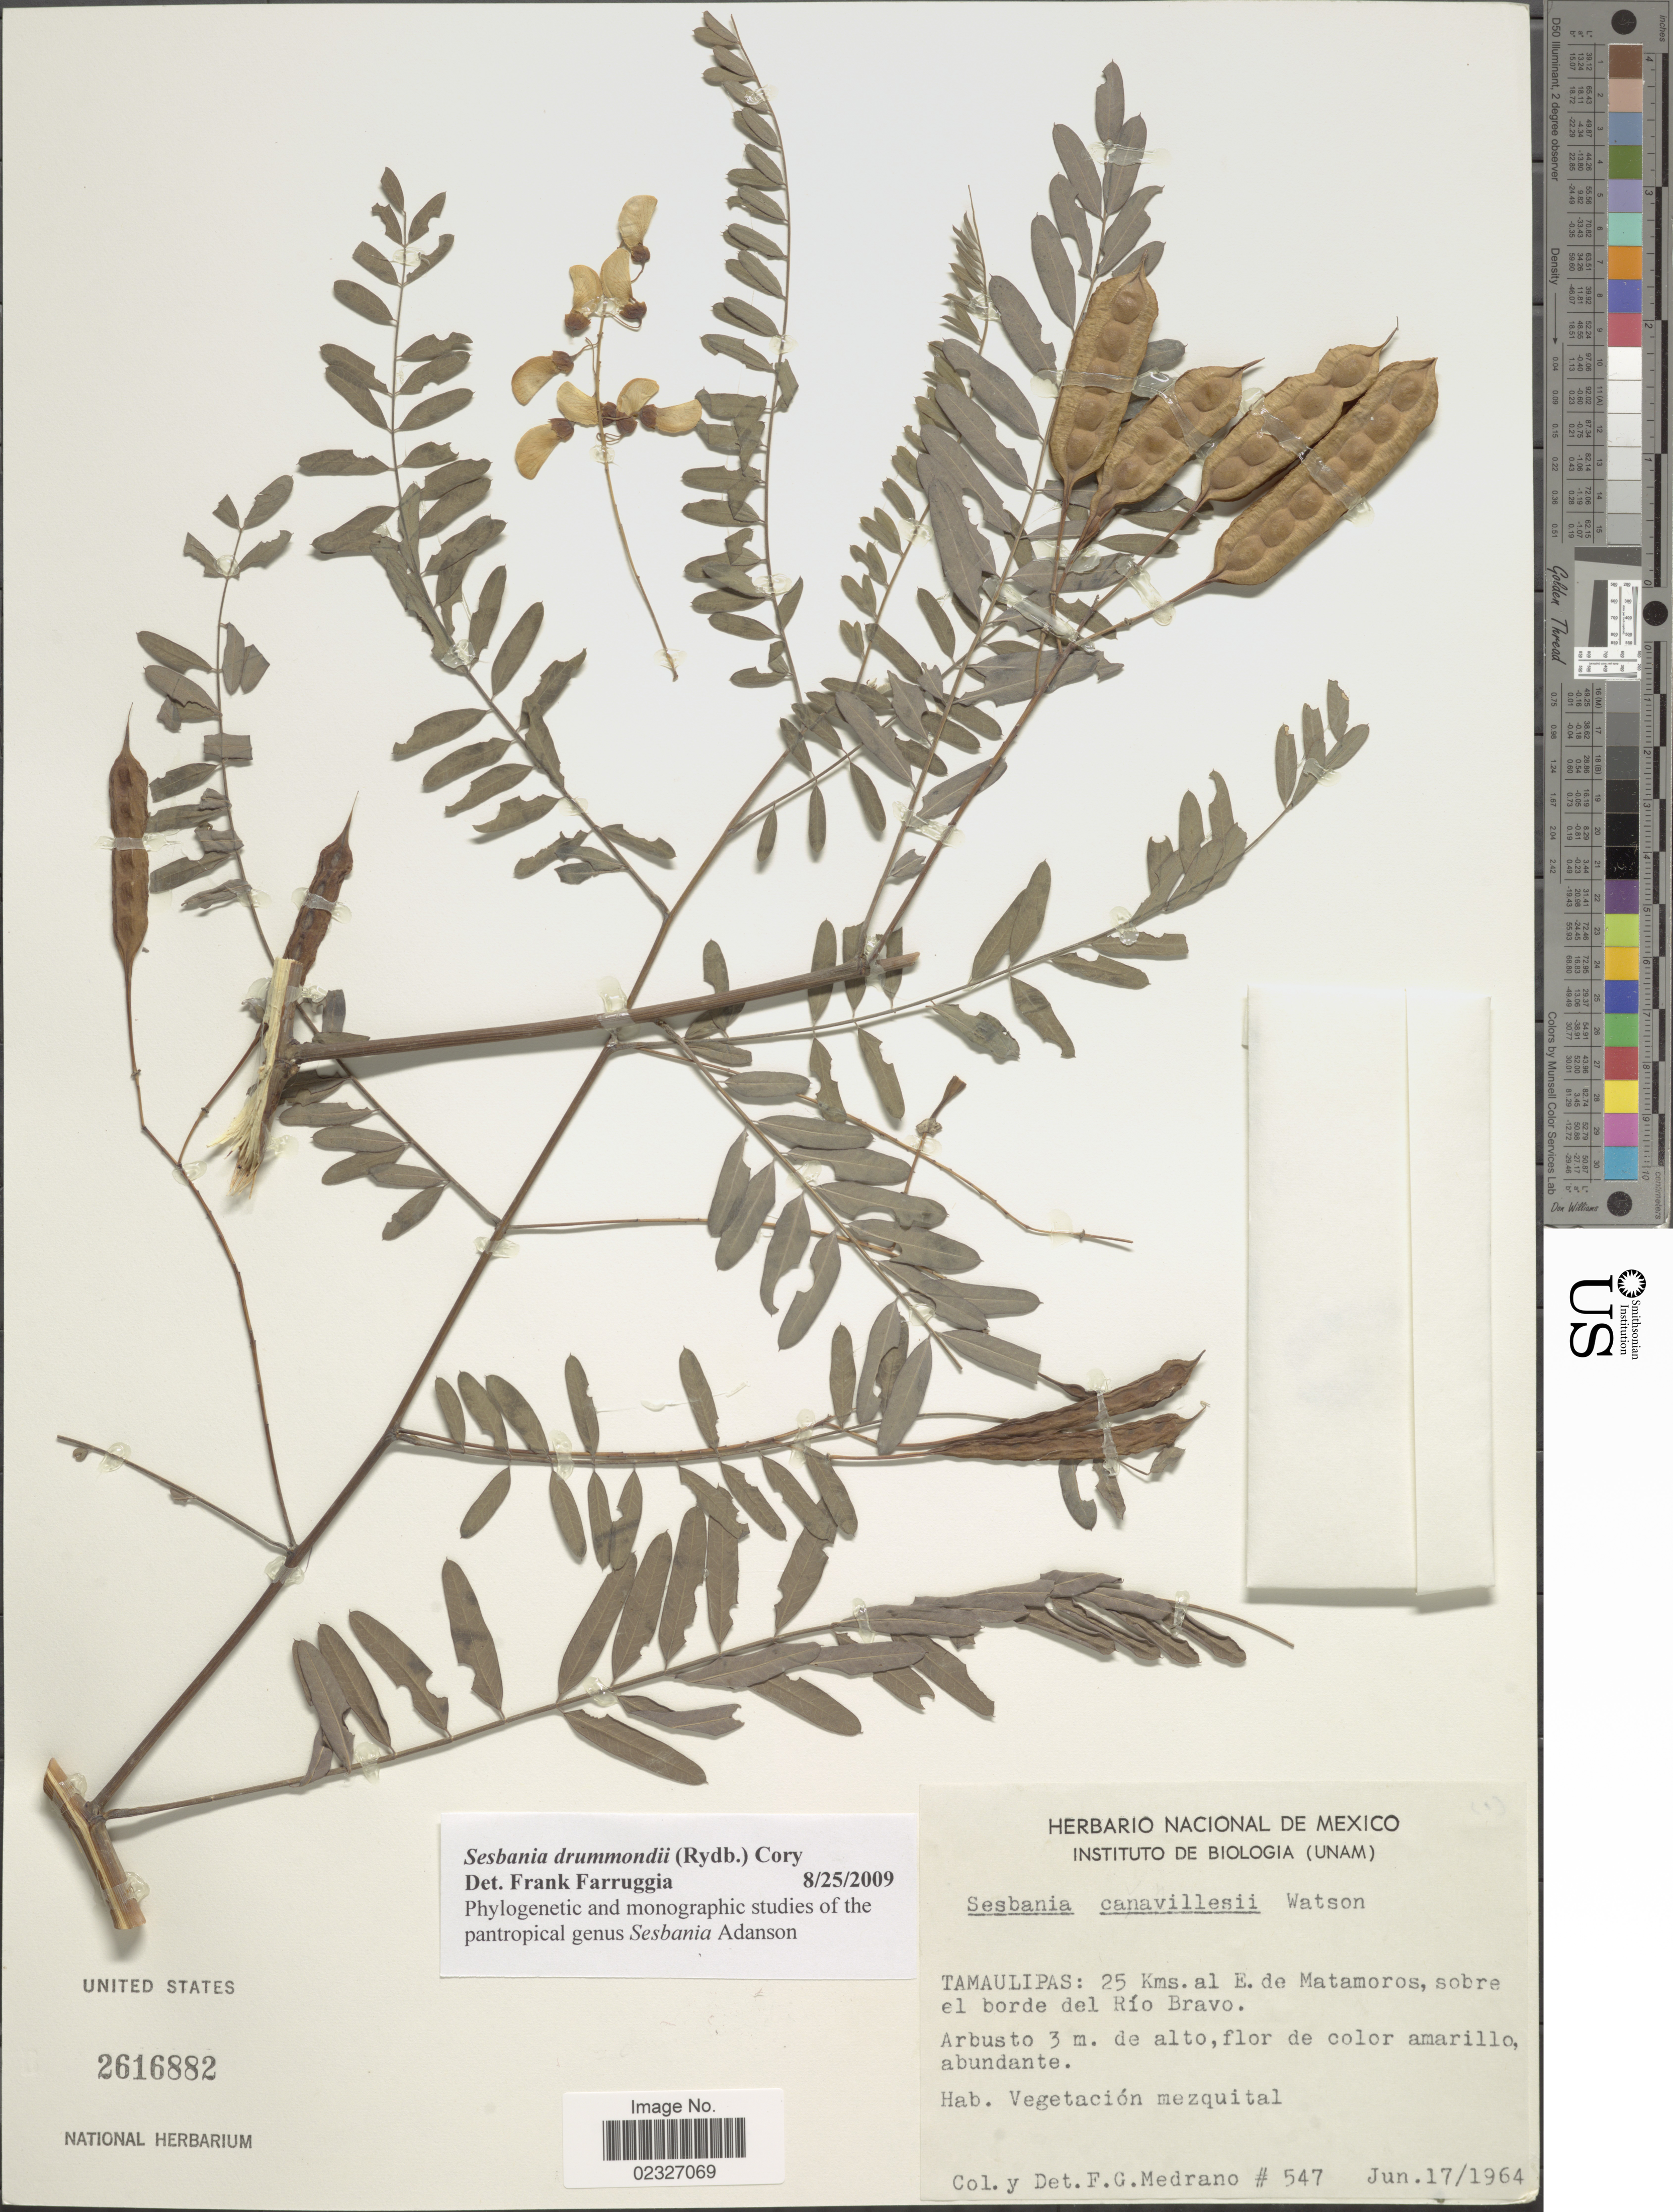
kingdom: Plantae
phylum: Tracheophyta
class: Magnoliopsida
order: Fabales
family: Fabaceae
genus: Sesbania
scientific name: Sesbania drummondii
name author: (Rydb.) Cory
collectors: F. Medrano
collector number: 547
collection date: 1964-06-17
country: Mexico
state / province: Tamaulipas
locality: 25 Kms al E de Matamoros, sobre el borde del Río Bravo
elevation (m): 3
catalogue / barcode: US 2616882